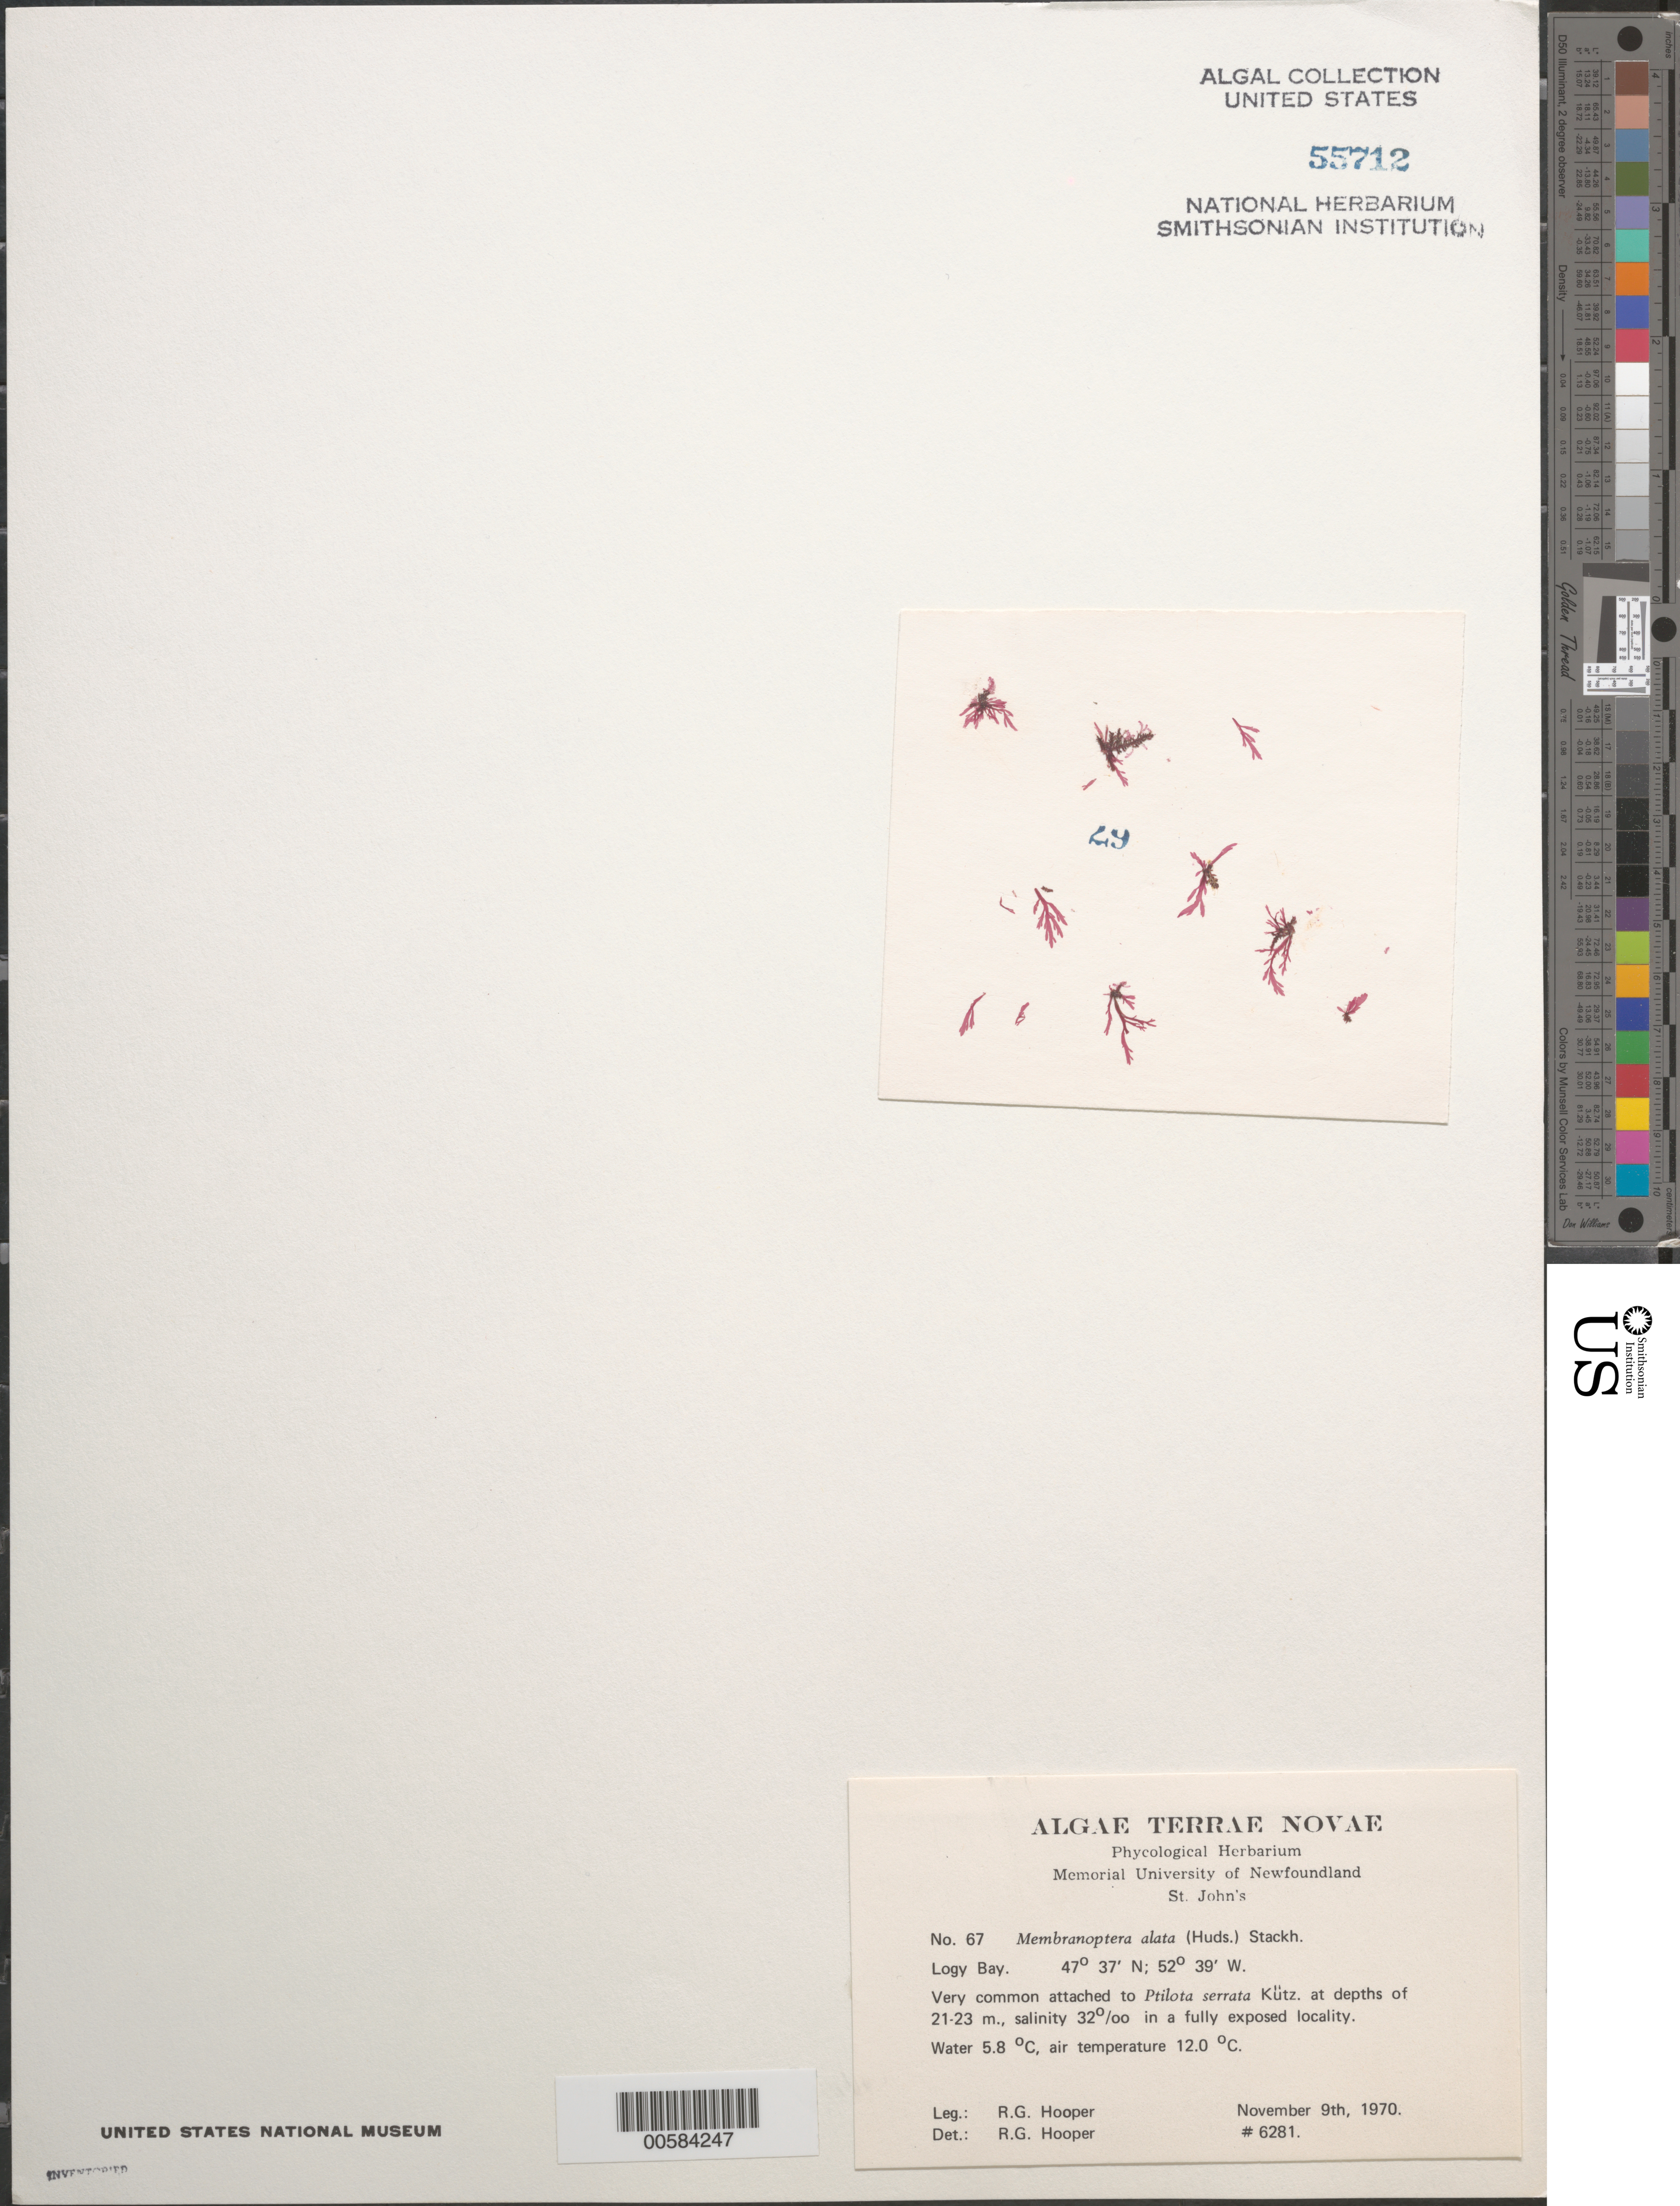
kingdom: Plantae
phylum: Rhodophyta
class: Florideophyceae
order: Ceramiales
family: Delesseriaceae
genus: Membranoptera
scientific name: Membranoptera alata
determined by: Hooper, R. G.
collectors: R. G. Hooper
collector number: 6281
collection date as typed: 09 Nov 1970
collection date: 1970-11-09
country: Canada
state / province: Newfoundland and Labrador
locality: Logy Bay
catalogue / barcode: US 55712